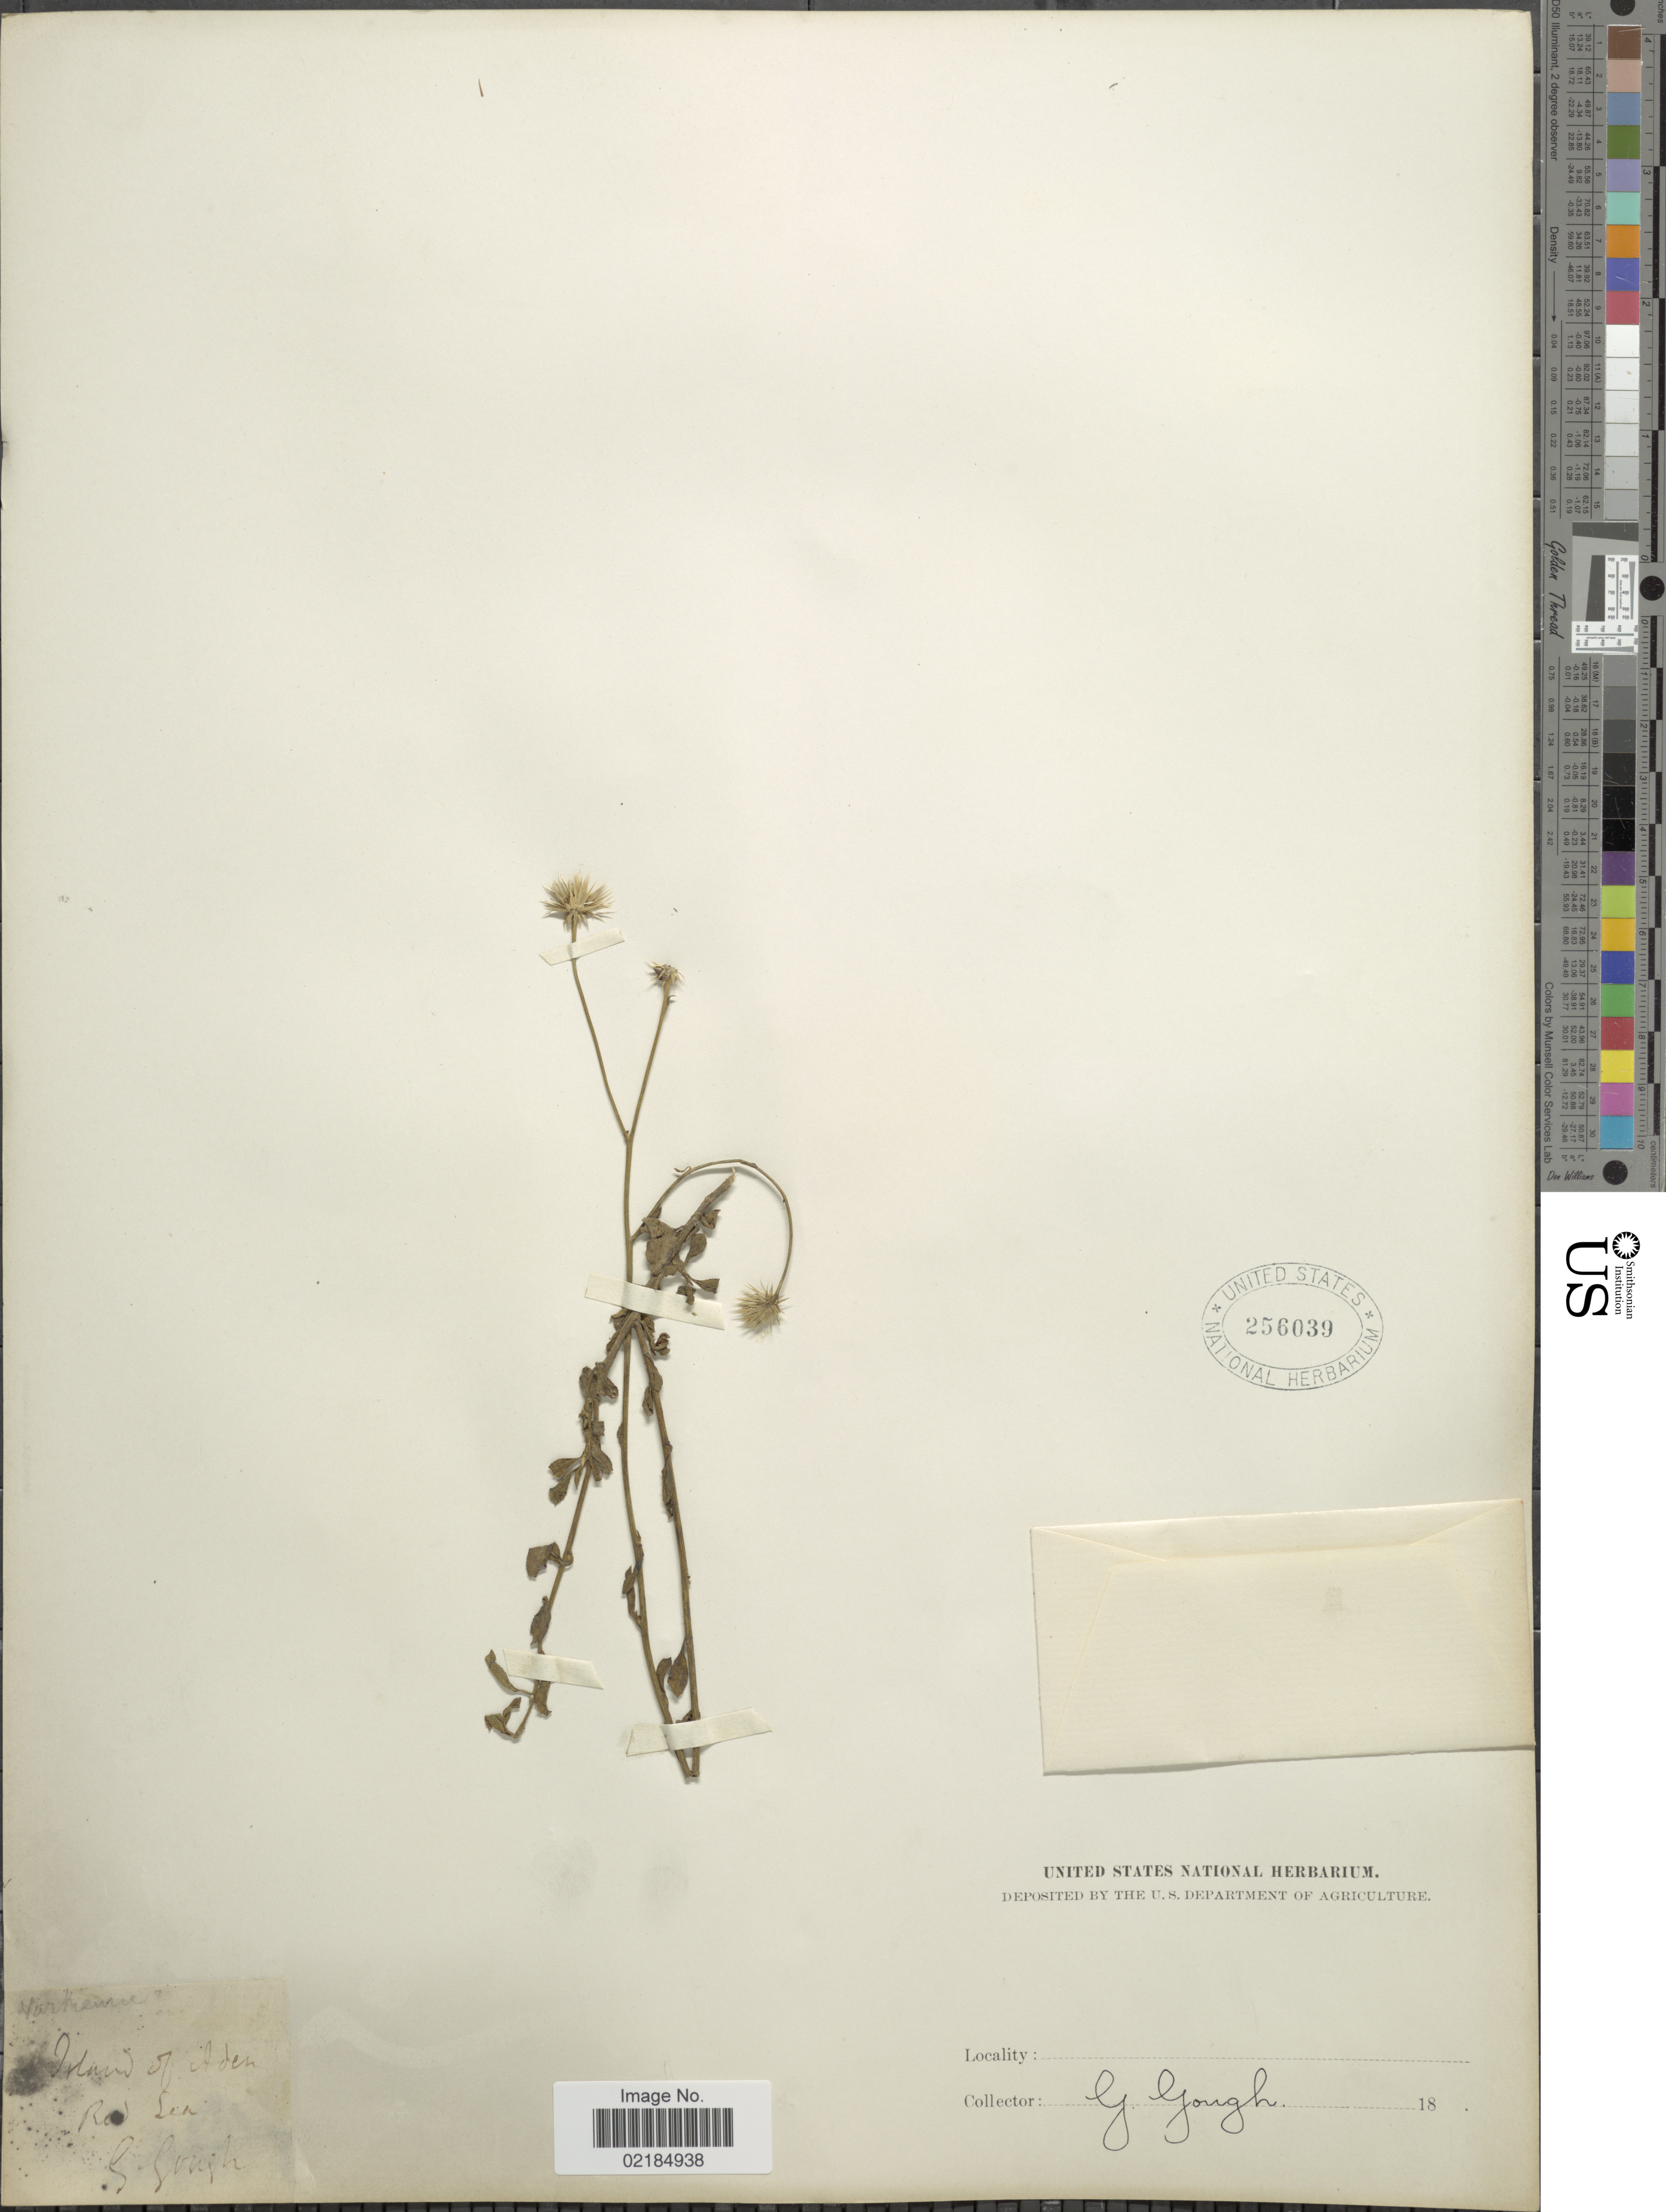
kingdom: Plantae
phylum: Tracheophyta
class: Magnoliopsida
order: Asterales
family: Asteraceae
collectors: G. S. Gough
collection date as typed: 18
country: Yemen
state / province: Adan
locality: Island of Aden [illegible text]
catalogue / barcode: US 256039